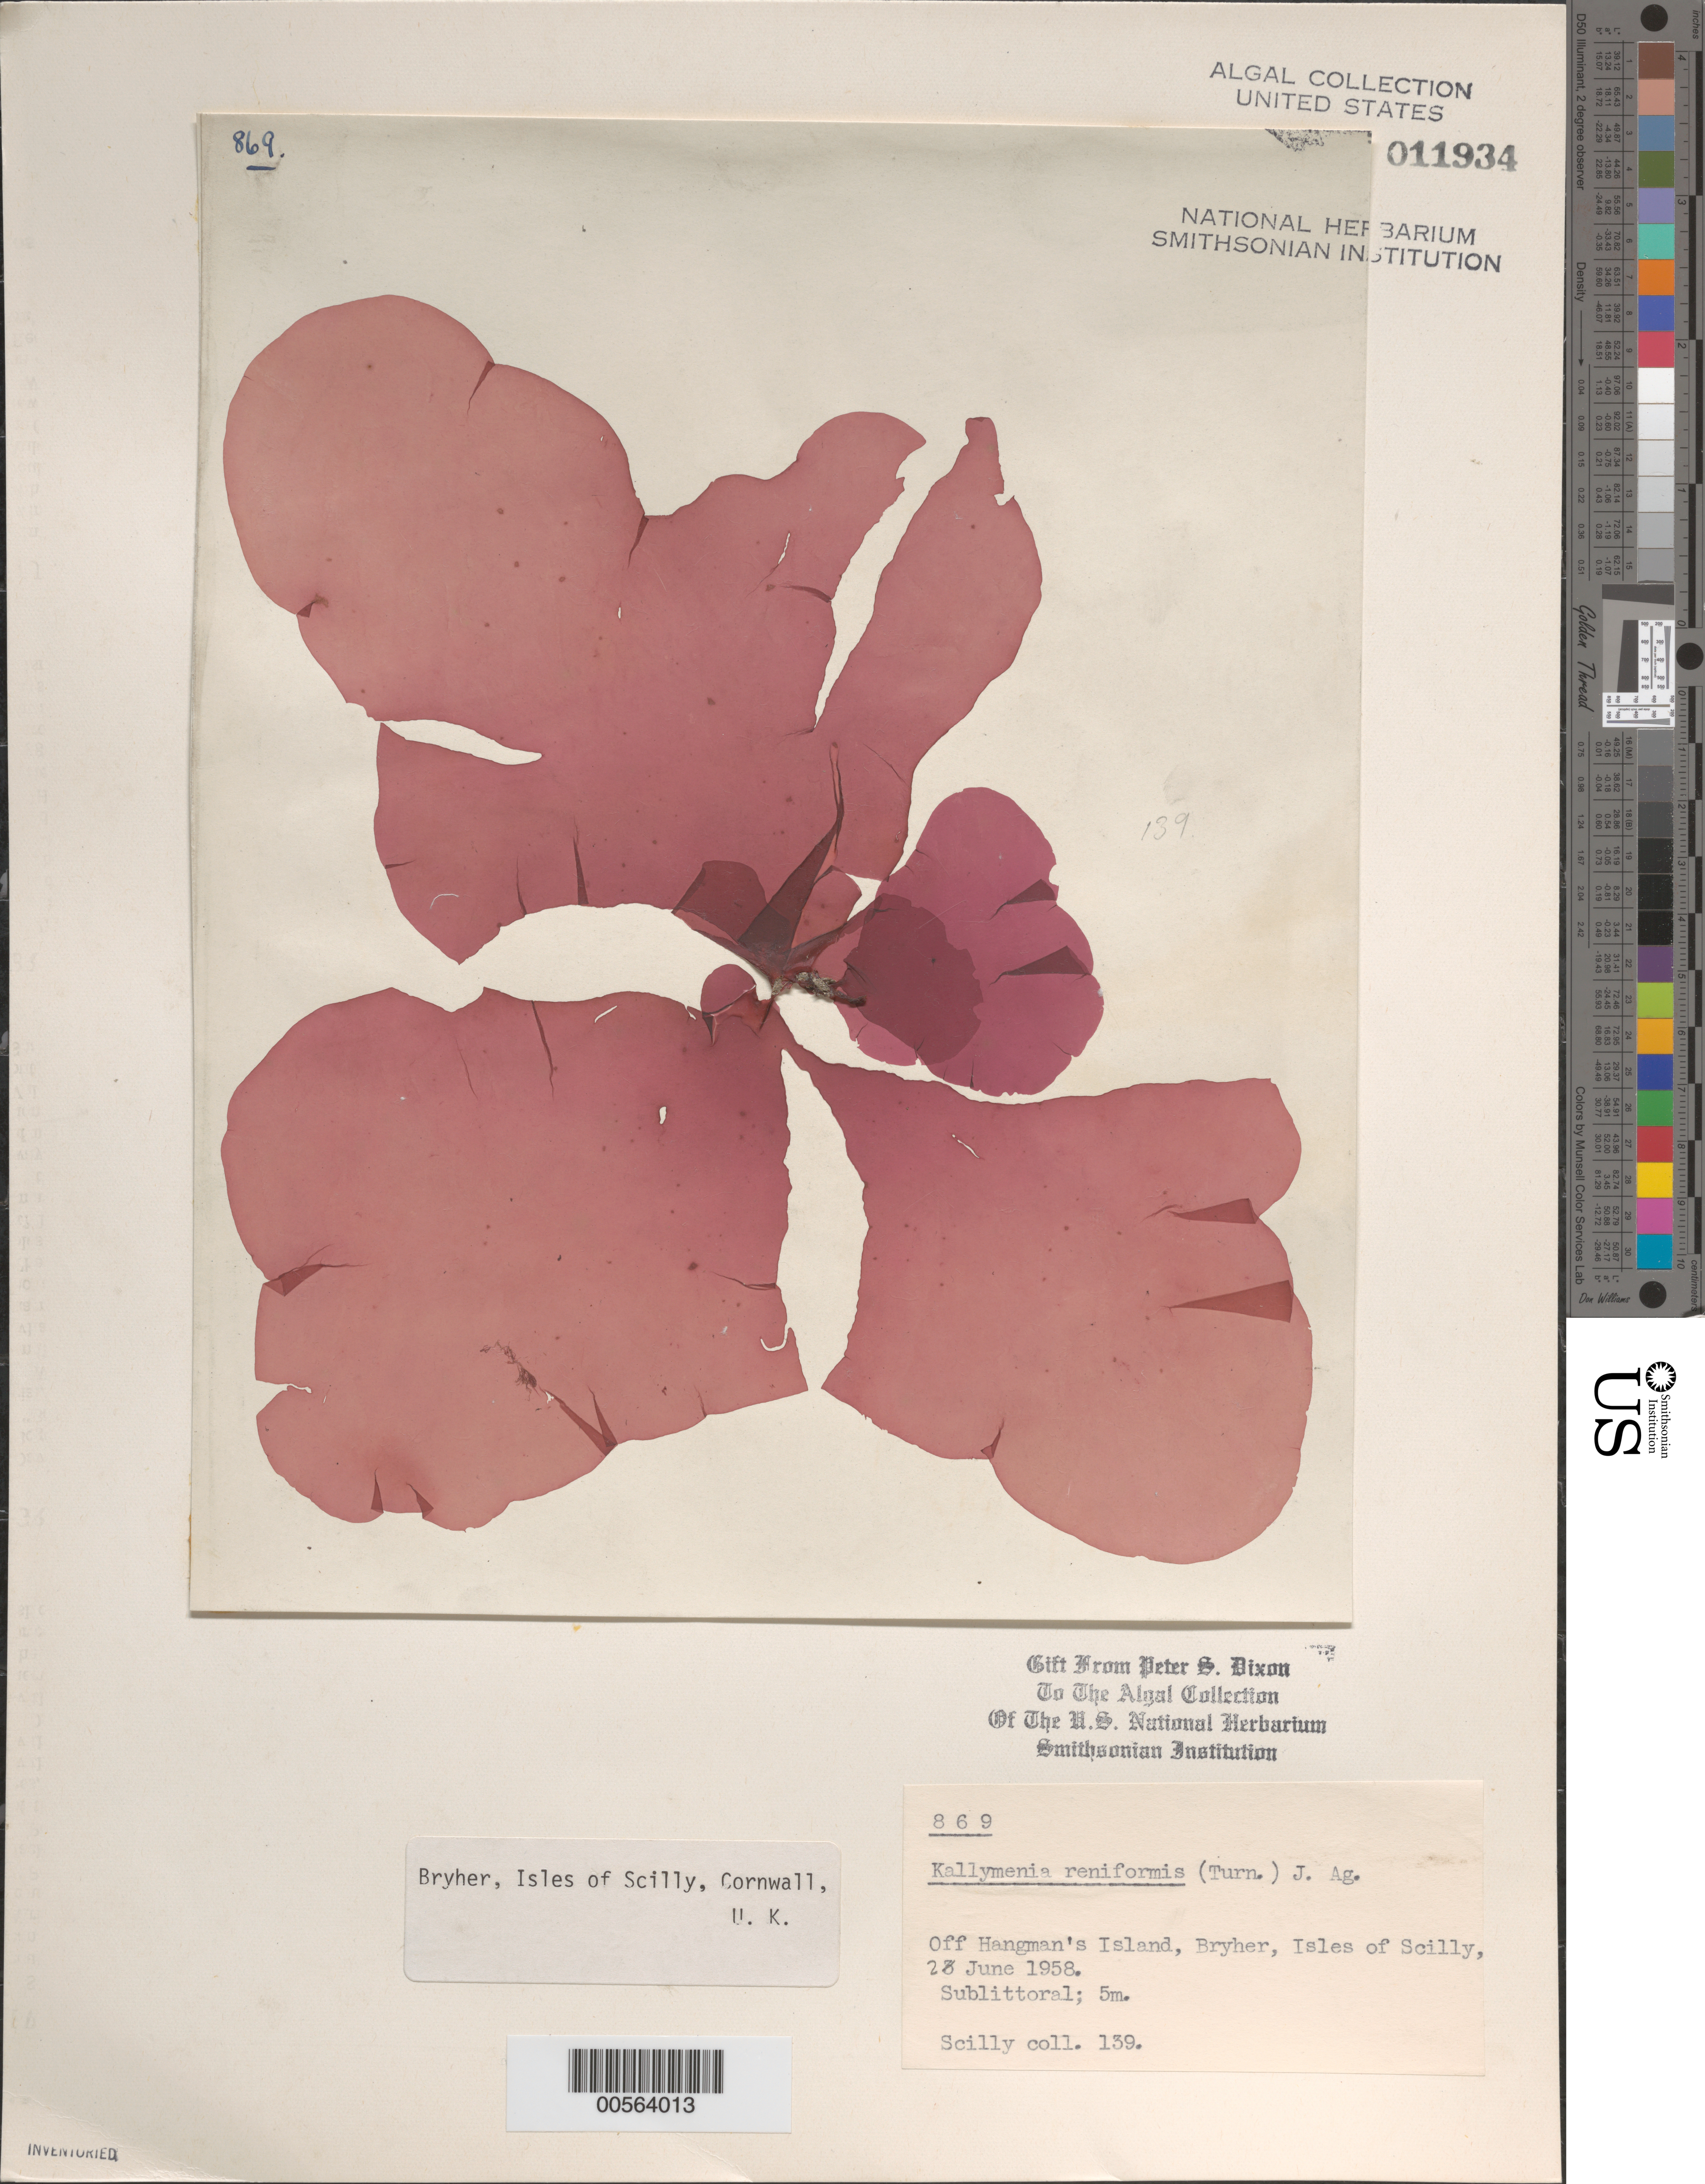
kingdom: Plantae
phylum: Rhodophyta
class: Florideophyceae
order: Gigartinales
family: Kallymeniaceae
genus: Kallymenia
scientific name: Kallymenia reniformis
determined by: Dixon, P. S.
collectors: P. S. Dixon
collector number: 139 & PSD 869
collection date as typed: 02 Jun 1958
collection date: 1958-06-02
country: United Kingdom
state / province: England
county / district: Council of the Isles of Scilly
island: Bryher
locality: Off Hangman's Island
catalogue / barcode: US 11934